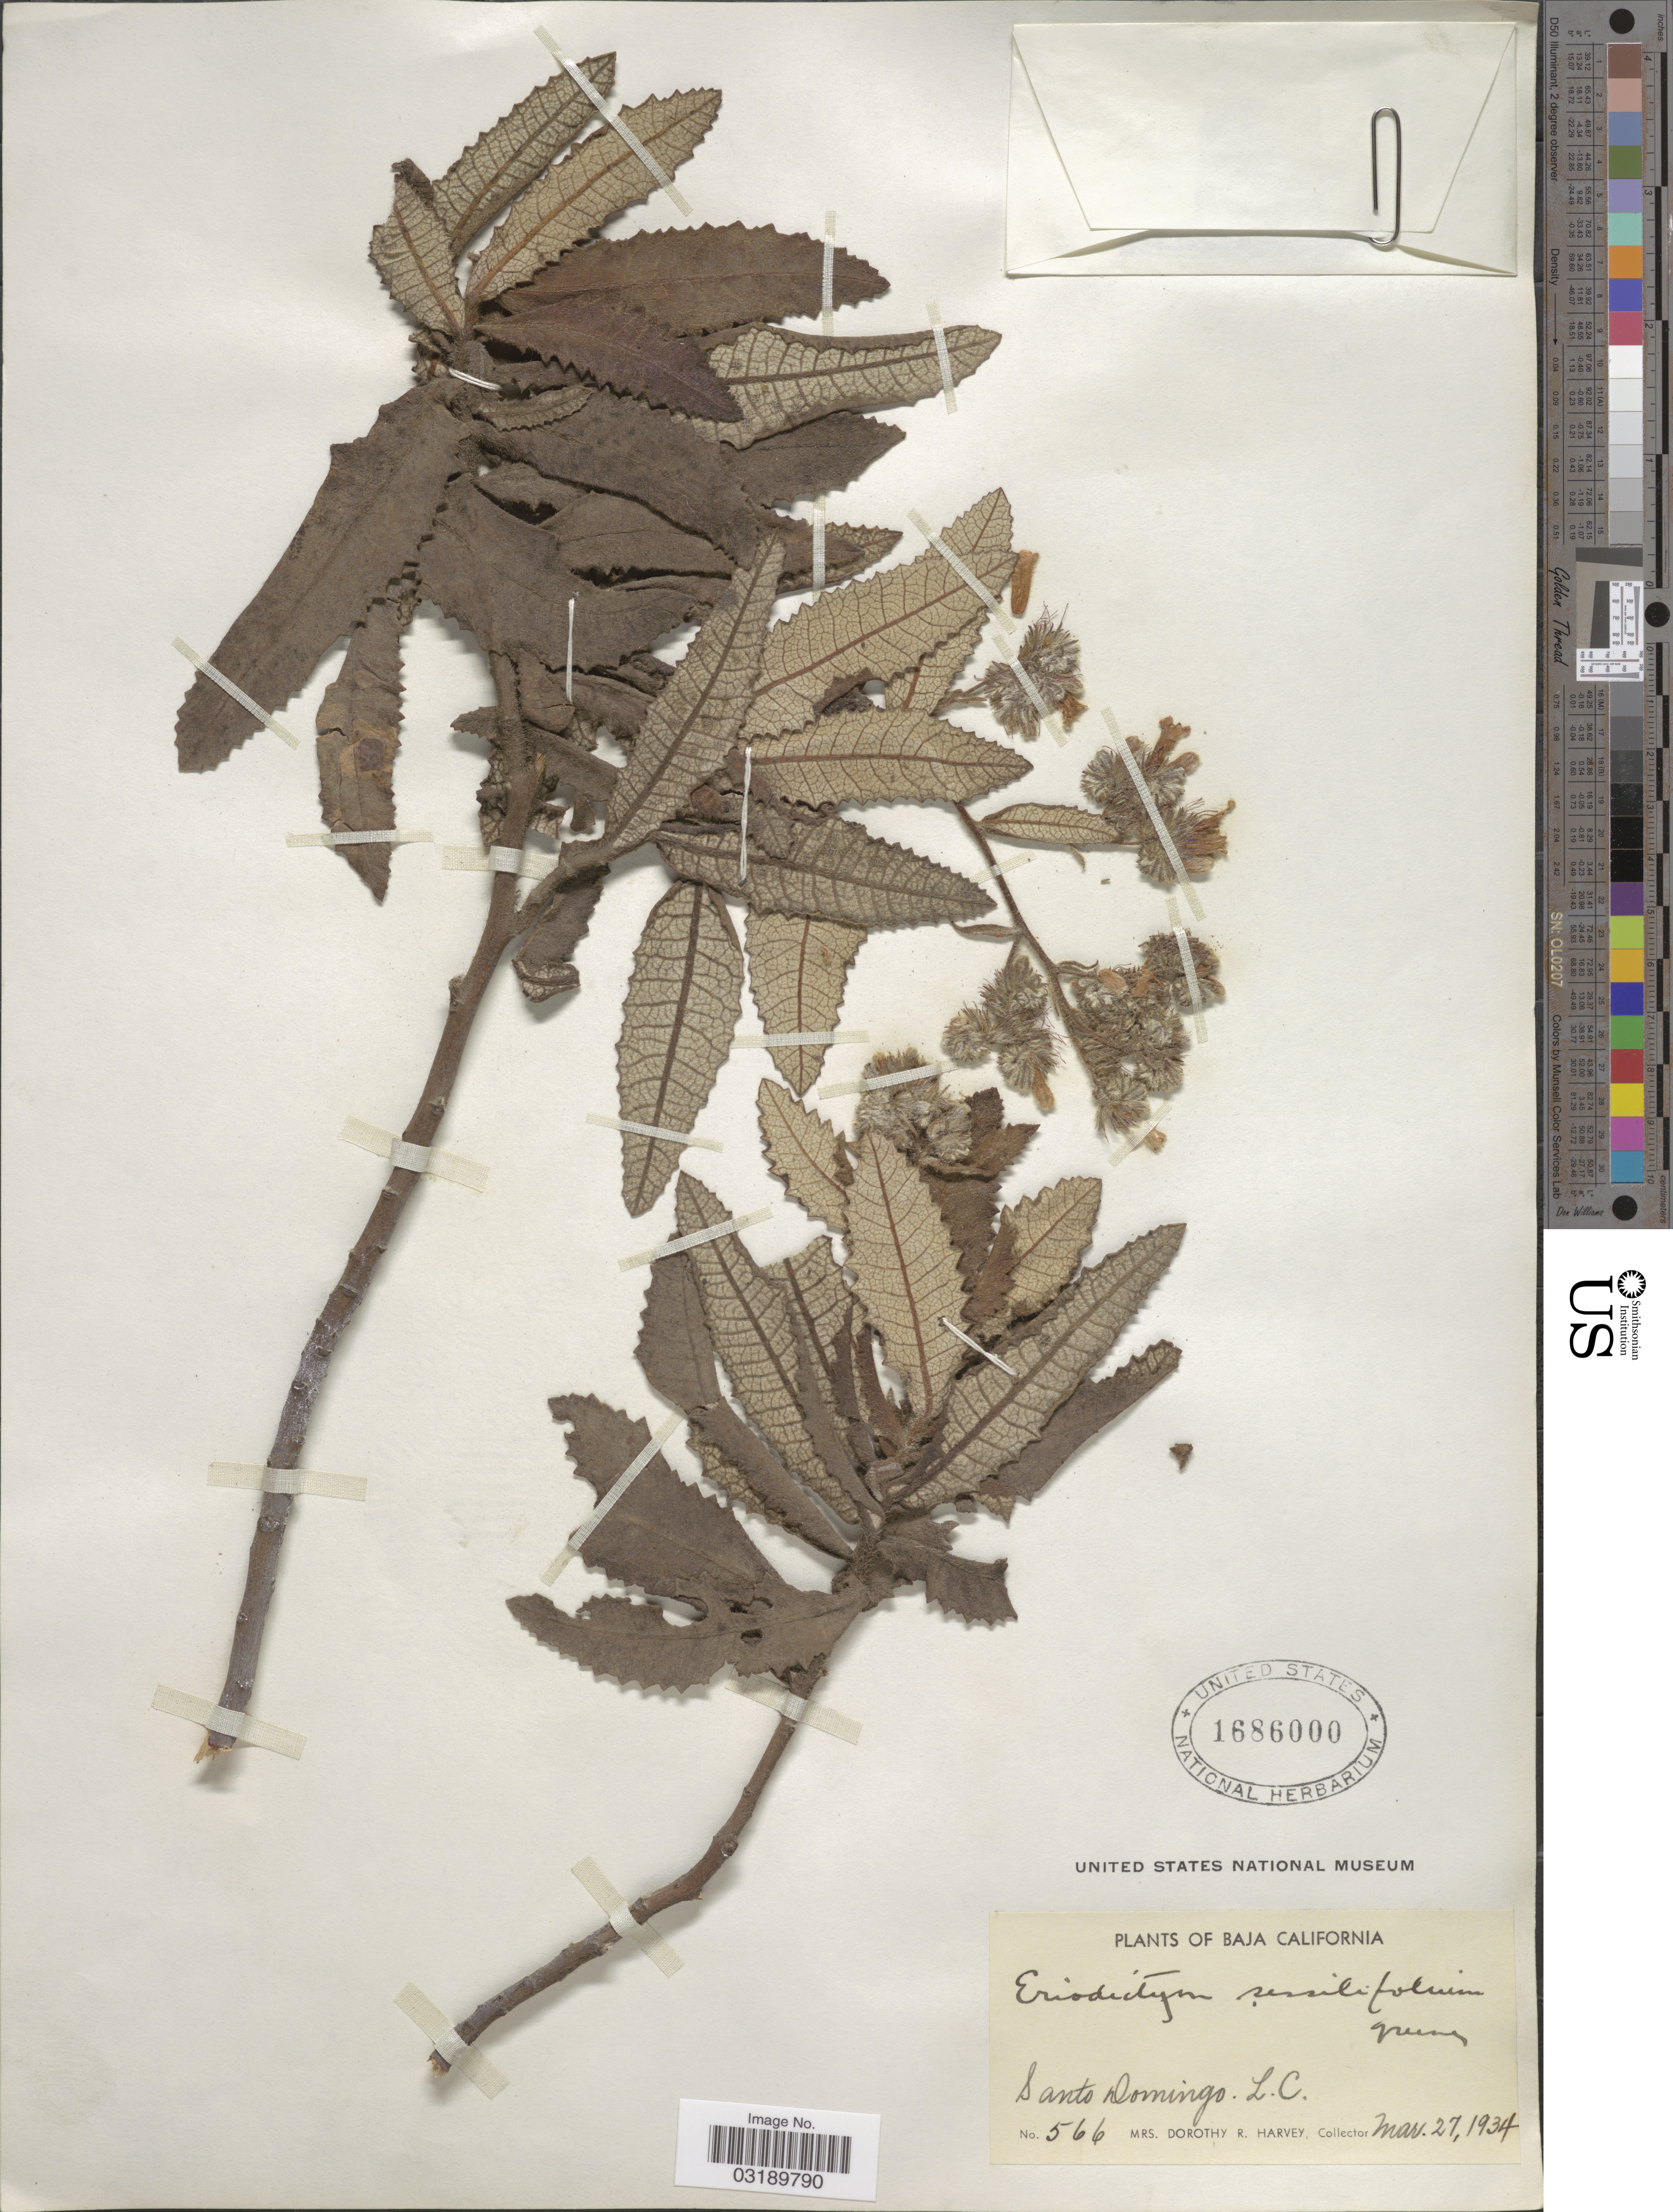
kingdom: Plantae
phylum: Tracheophyta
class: Magnoliopsida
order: Boraginales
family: Namaceae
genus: Eriodictyon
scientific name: Eriodictyon sessilifolium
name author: Greene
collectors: Harvey, Mrs. D. R.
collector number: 566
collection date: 1934-03-27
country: Mexico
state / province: Baja California Sur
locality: Santo Domingo. L.C.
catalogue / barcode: US 1686000